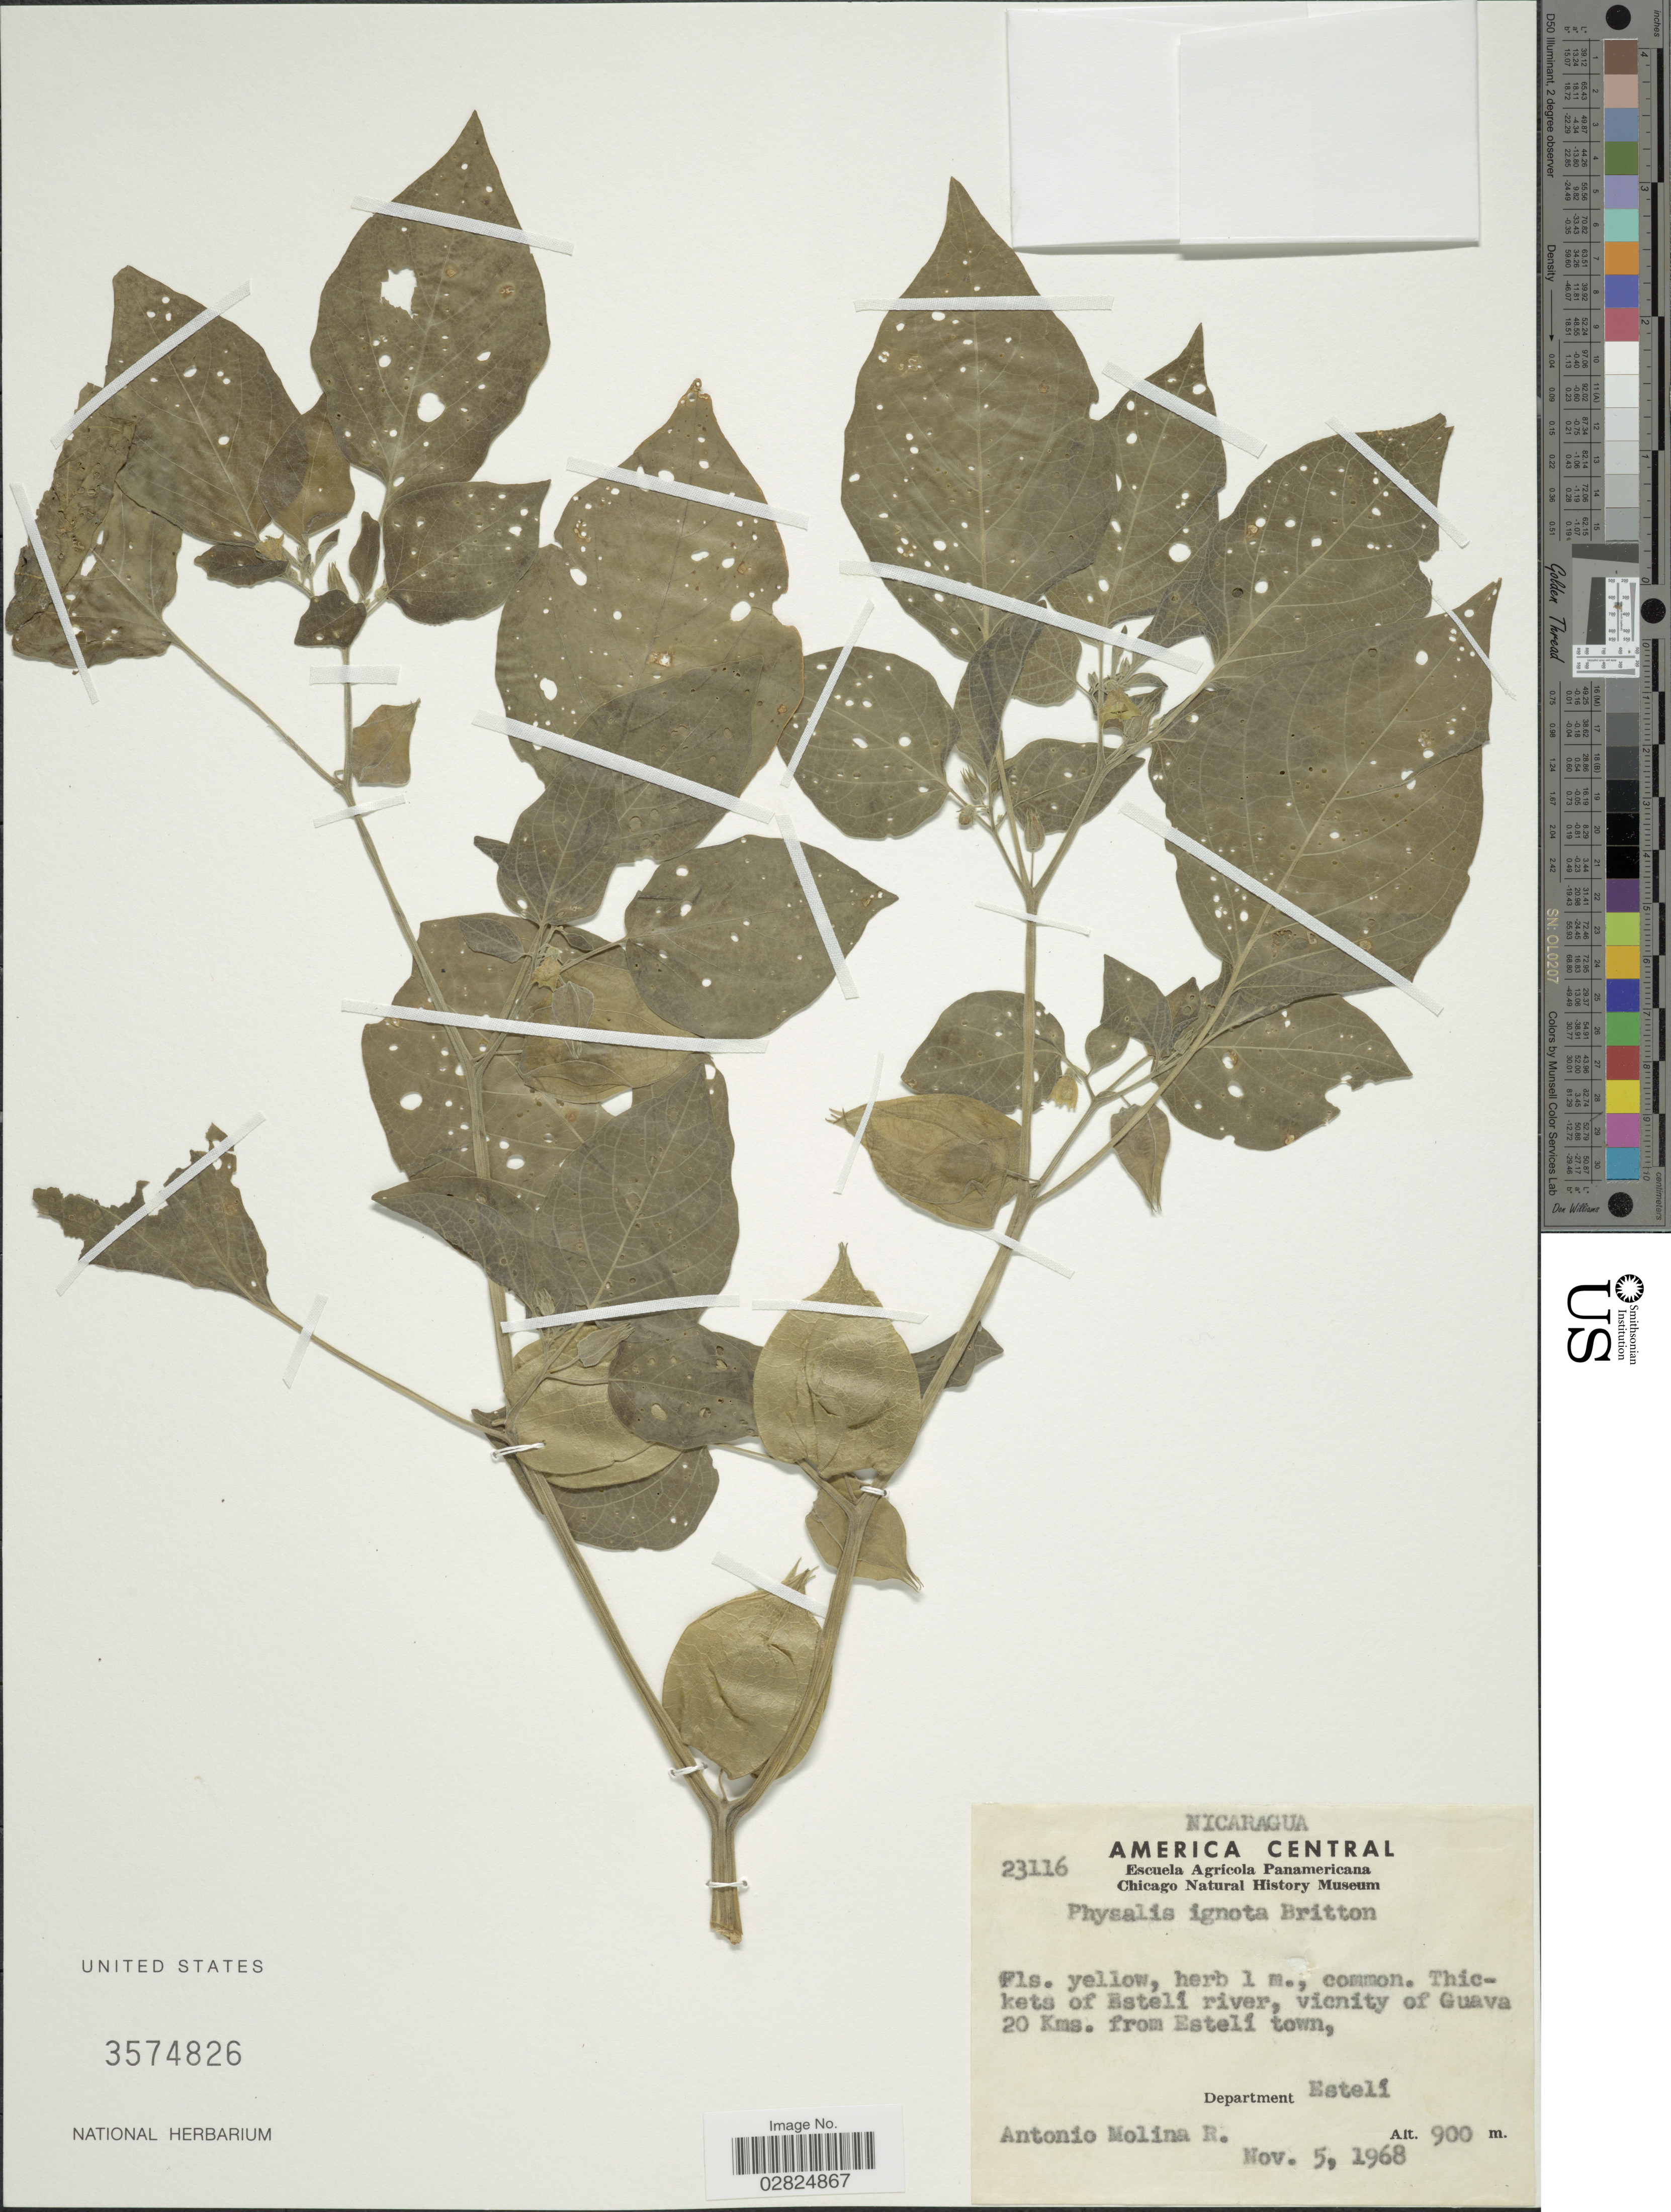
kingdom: Plantae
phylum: Tracheophyta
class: Magnoliopsida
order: Solanales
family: Solanaceae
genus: Physalis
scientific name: Physalis ignota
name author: Britton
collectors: A. Molina R.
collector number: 23116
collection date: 1968-11-05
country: Nicaragua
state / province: Esteli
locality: Thickets of Estelí river, vicinity of Guava 20 Kms. from Estelí town, Department Estelí.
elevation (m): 900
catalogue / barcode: US 3574826